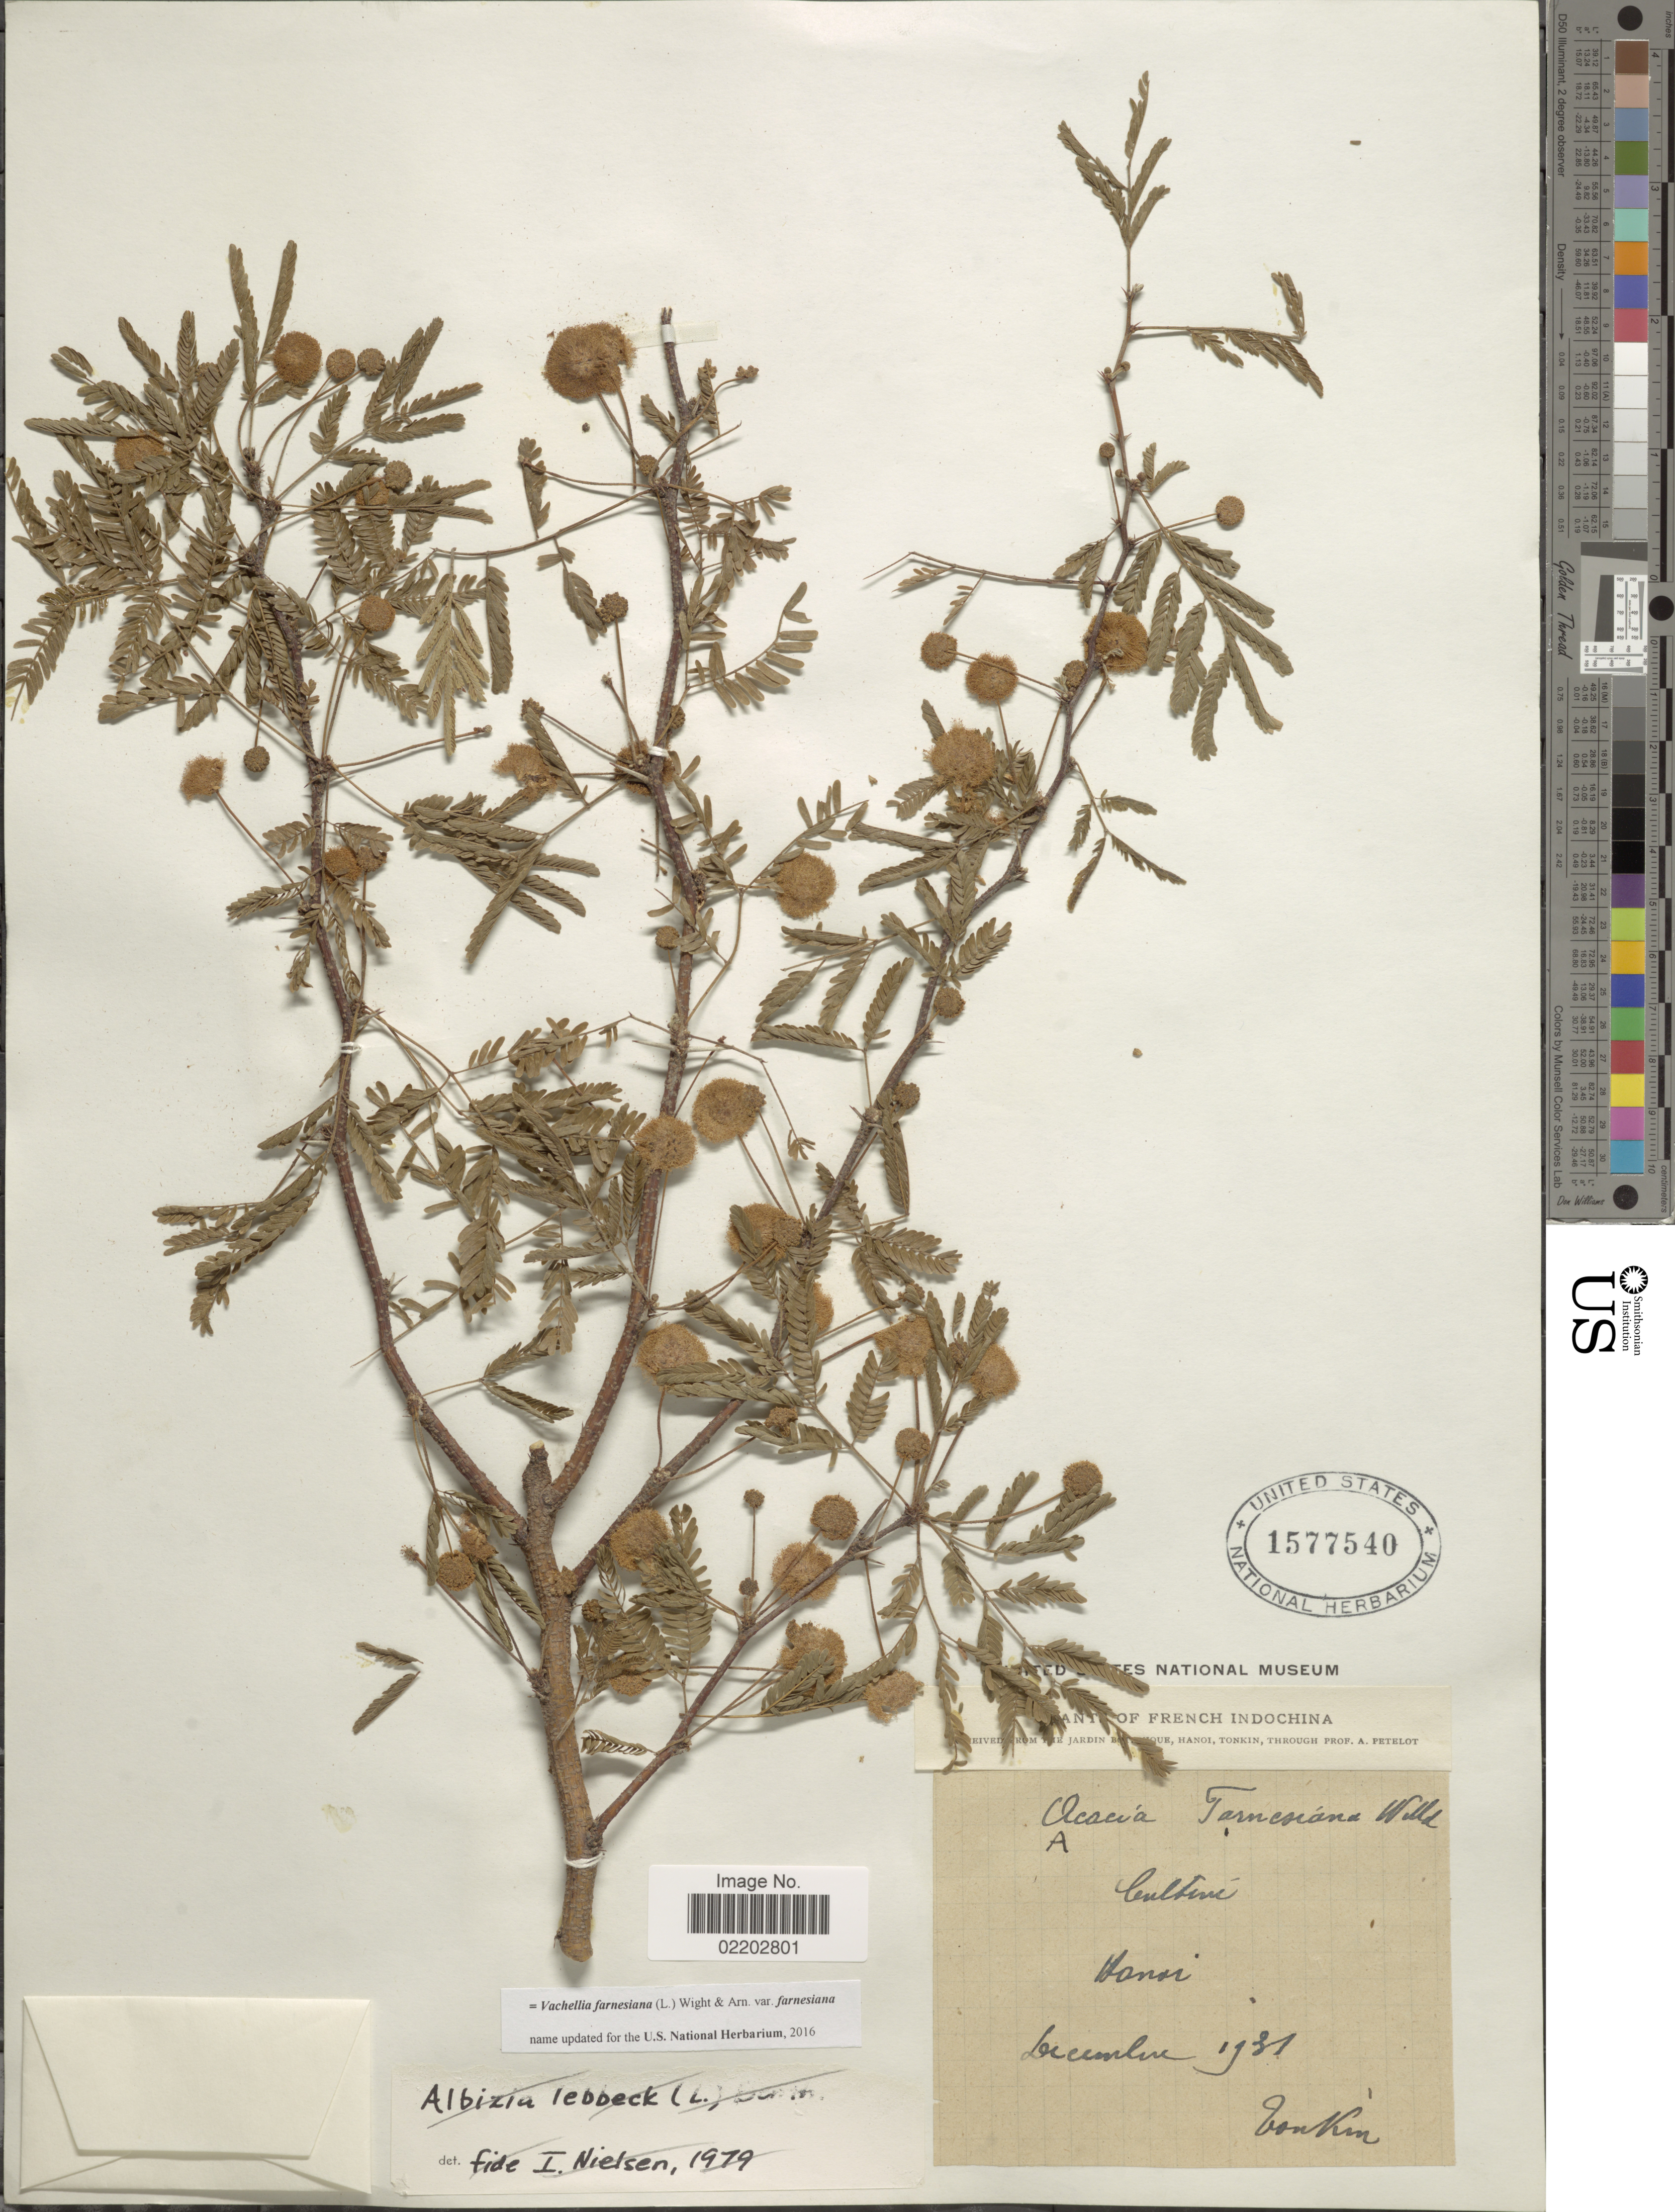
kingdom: Plantae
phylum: Tracheophyta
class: Magnoliopsida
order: Fabales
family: Fabaceae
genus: Vachellia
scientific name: Vachellia farnesiana var. farnesiana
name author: (L.) Wight & Arn.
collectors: A. Petelot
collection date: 1931-12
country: Vietnam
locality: French Indochina, Tonkin. Hanoi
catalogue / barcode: US 1577540